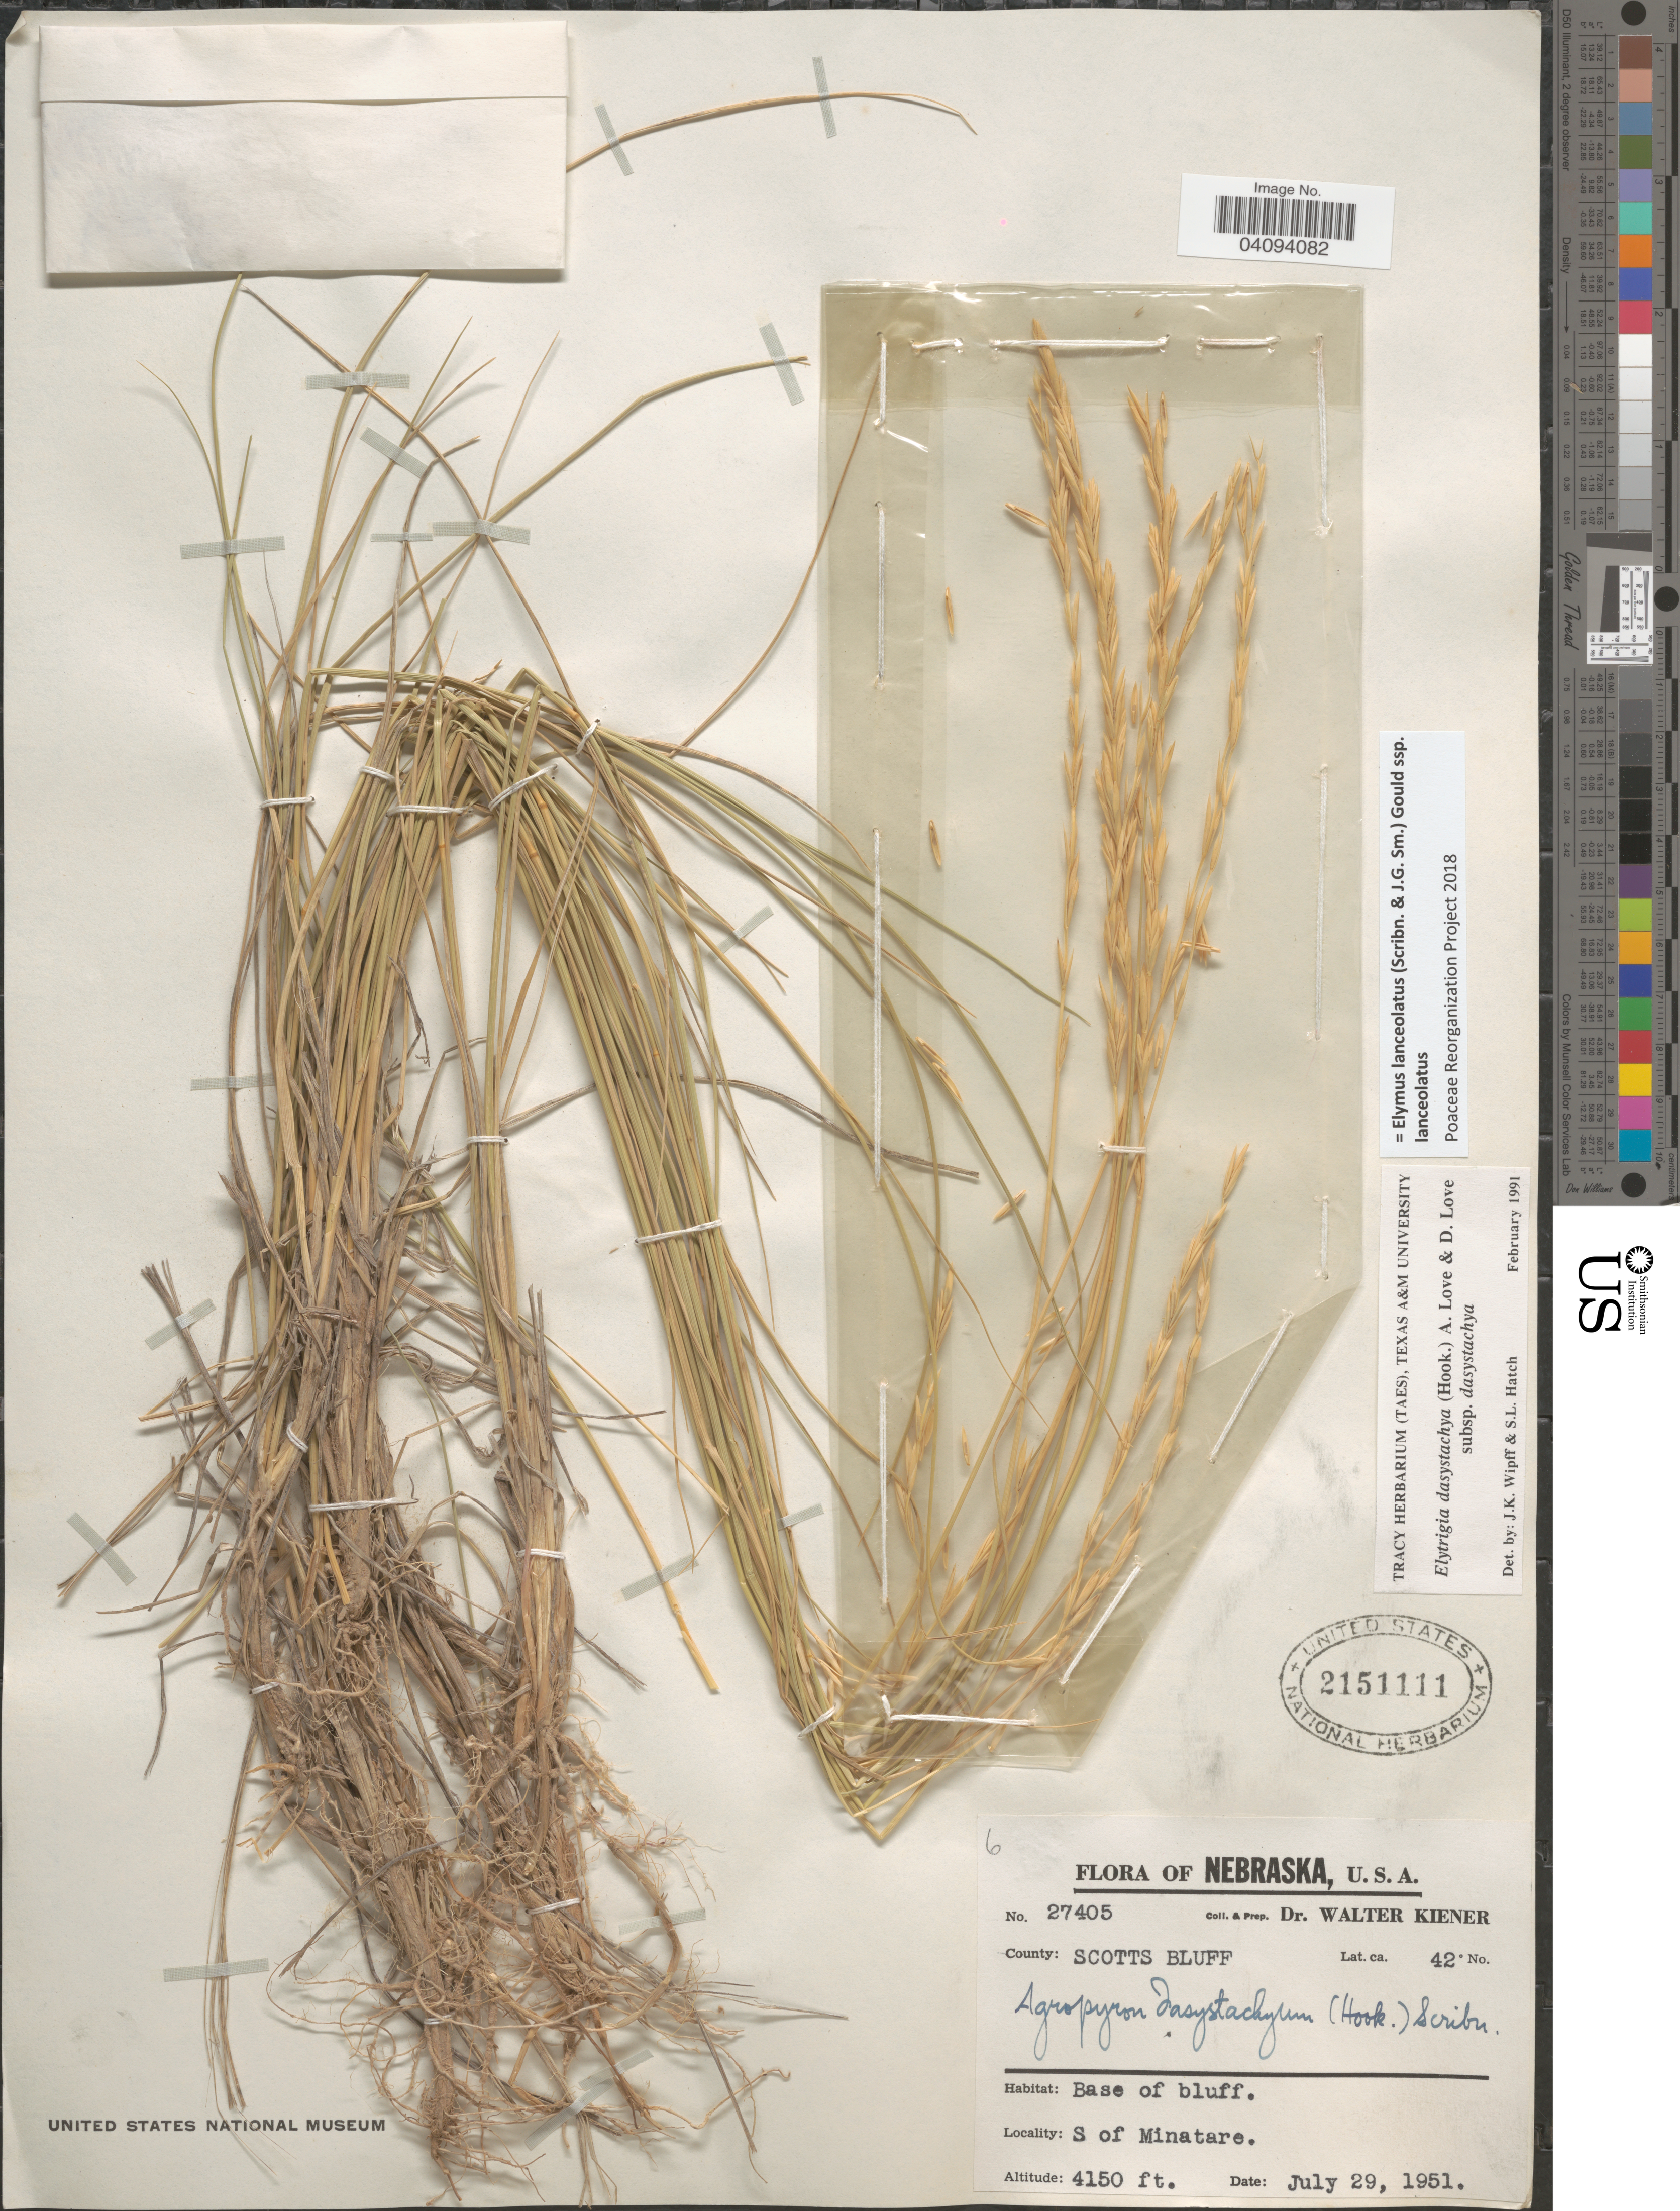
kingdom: Plantae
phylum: Tracheophyta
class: Liliopsida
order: Poales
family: Poaceae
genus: Elymus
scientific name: Elymus lanceolatus subsp. lanceolatus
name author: (Scribn. & J.G. Sm.) Gould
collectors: W. Kiener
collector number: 27405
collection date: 1951-07-29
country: United States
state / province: Nebraska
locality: County: Scotts Bluff. S of Minatare.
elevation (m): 1265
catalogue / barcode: US 2151111